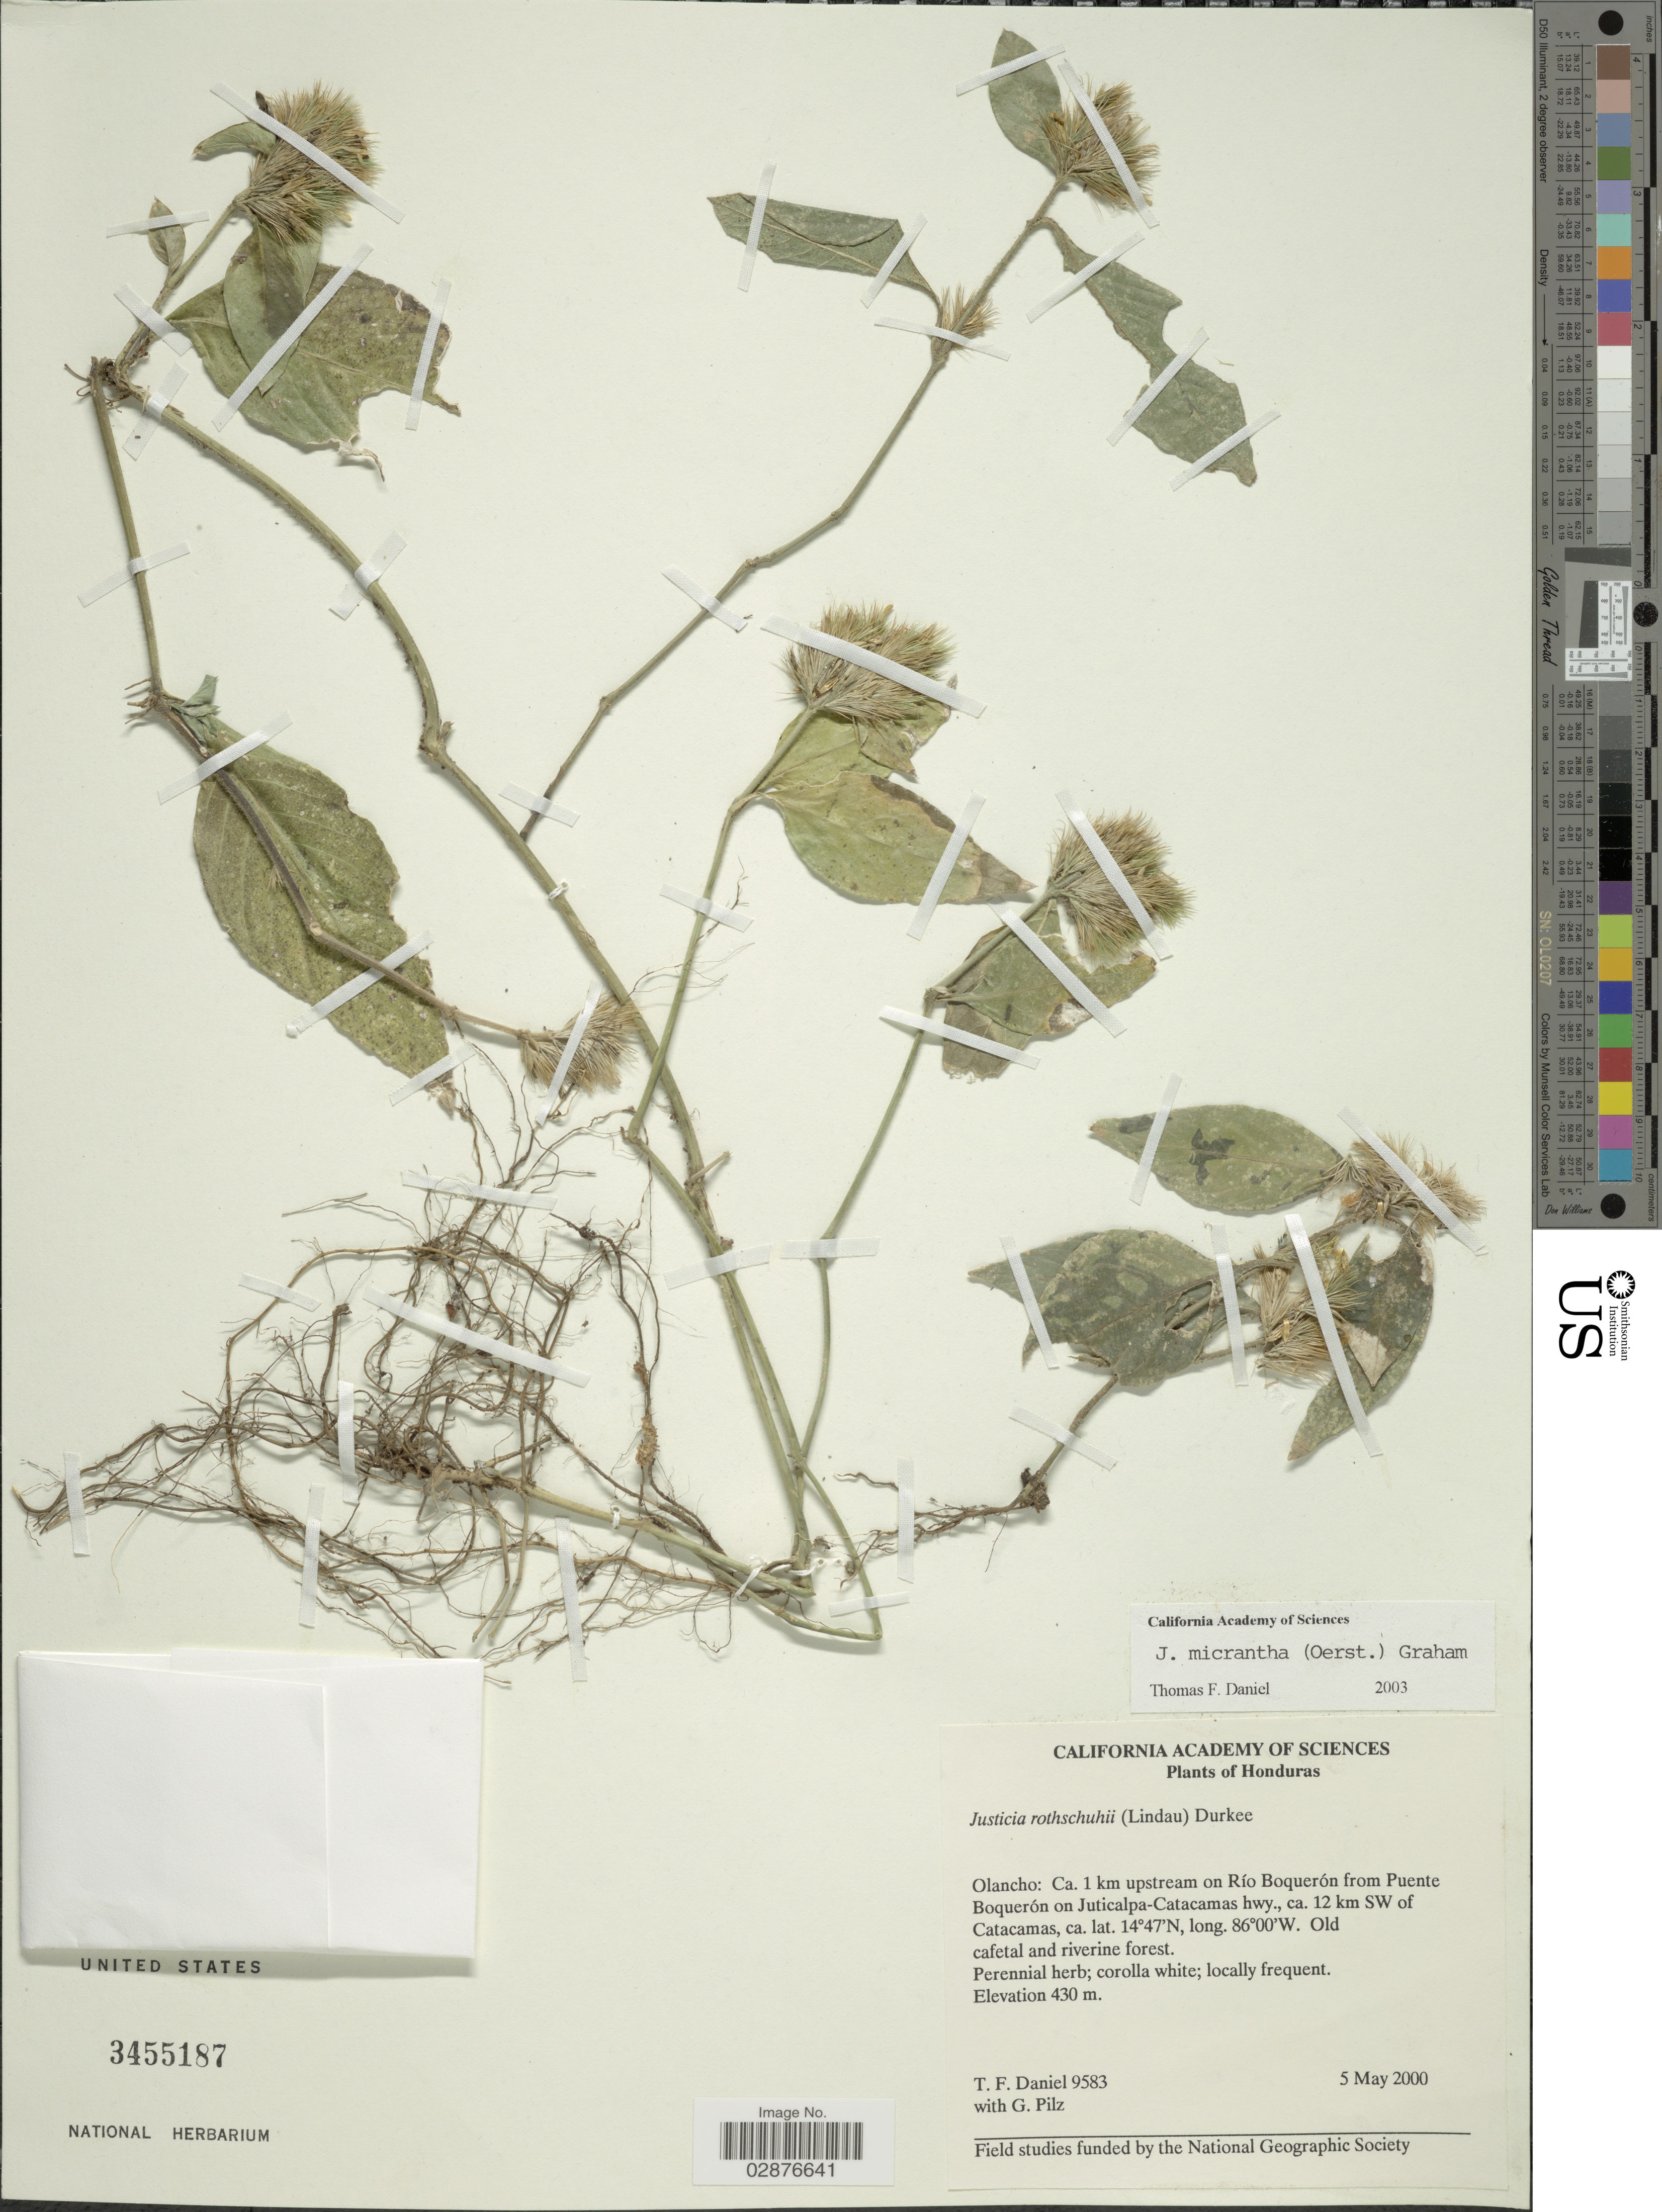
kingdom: Plantae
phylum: Tracheophyta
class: Magnoliopsida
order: Lamiales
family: Acanthaceae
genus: Justicia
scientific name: Justicia micrantha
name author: (Oerst.) V.A.W. Graham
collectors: T. F. Daniel & G. E. Pilz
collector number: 9583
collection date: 2000-05-05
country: Honduras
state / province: Olancho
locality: Ca. 1 km upstream on Río Boquerón from Puente Boquerón on Juticalpa-Catacamas hwy., ca. 12 km SW of Catacamas.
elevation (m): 430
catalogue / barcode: US 3455187